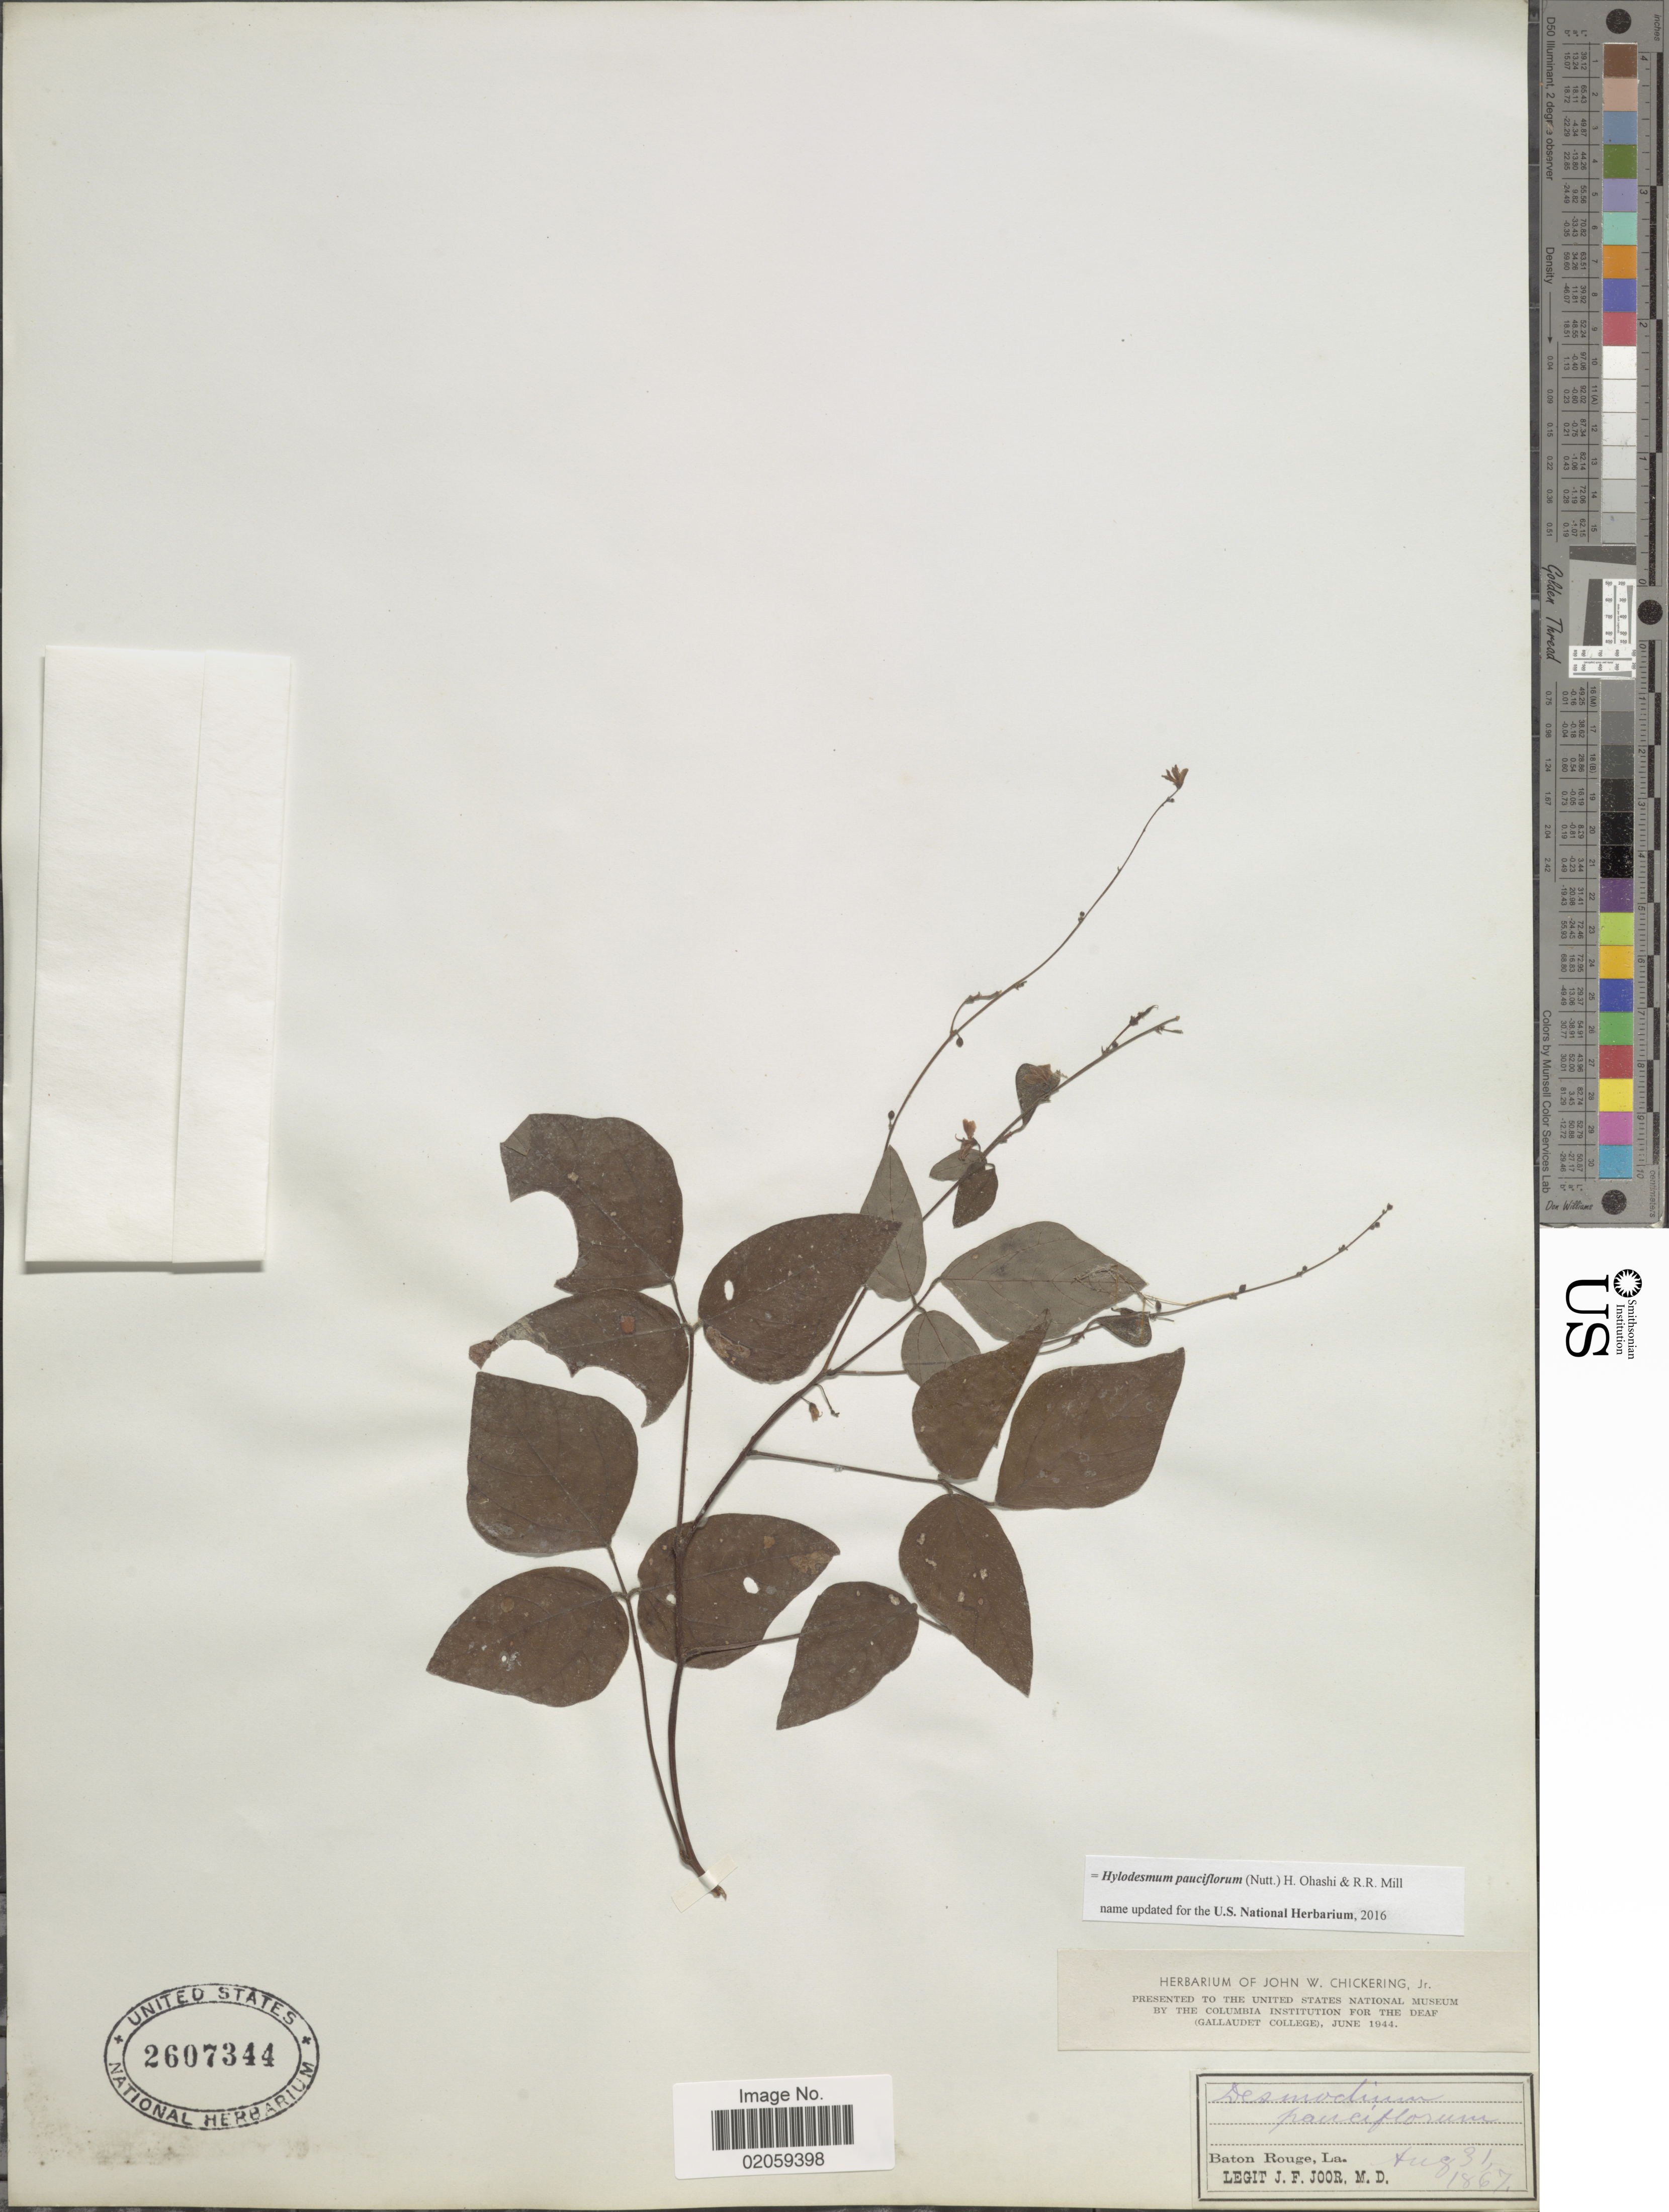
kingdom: Plantae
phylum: Tracheophyta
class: Magnoliopsida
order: Fabales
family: Fabaceae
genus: Hylodesmum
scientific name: Hylodesmum pauciflorum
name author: (Nutt.) H. Ohashi & R.R. Mill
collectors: J. F. Joor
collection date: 1867-08-31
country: United States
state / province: Louisiana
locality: Baton Rouge, La.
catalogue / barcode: US 2607344